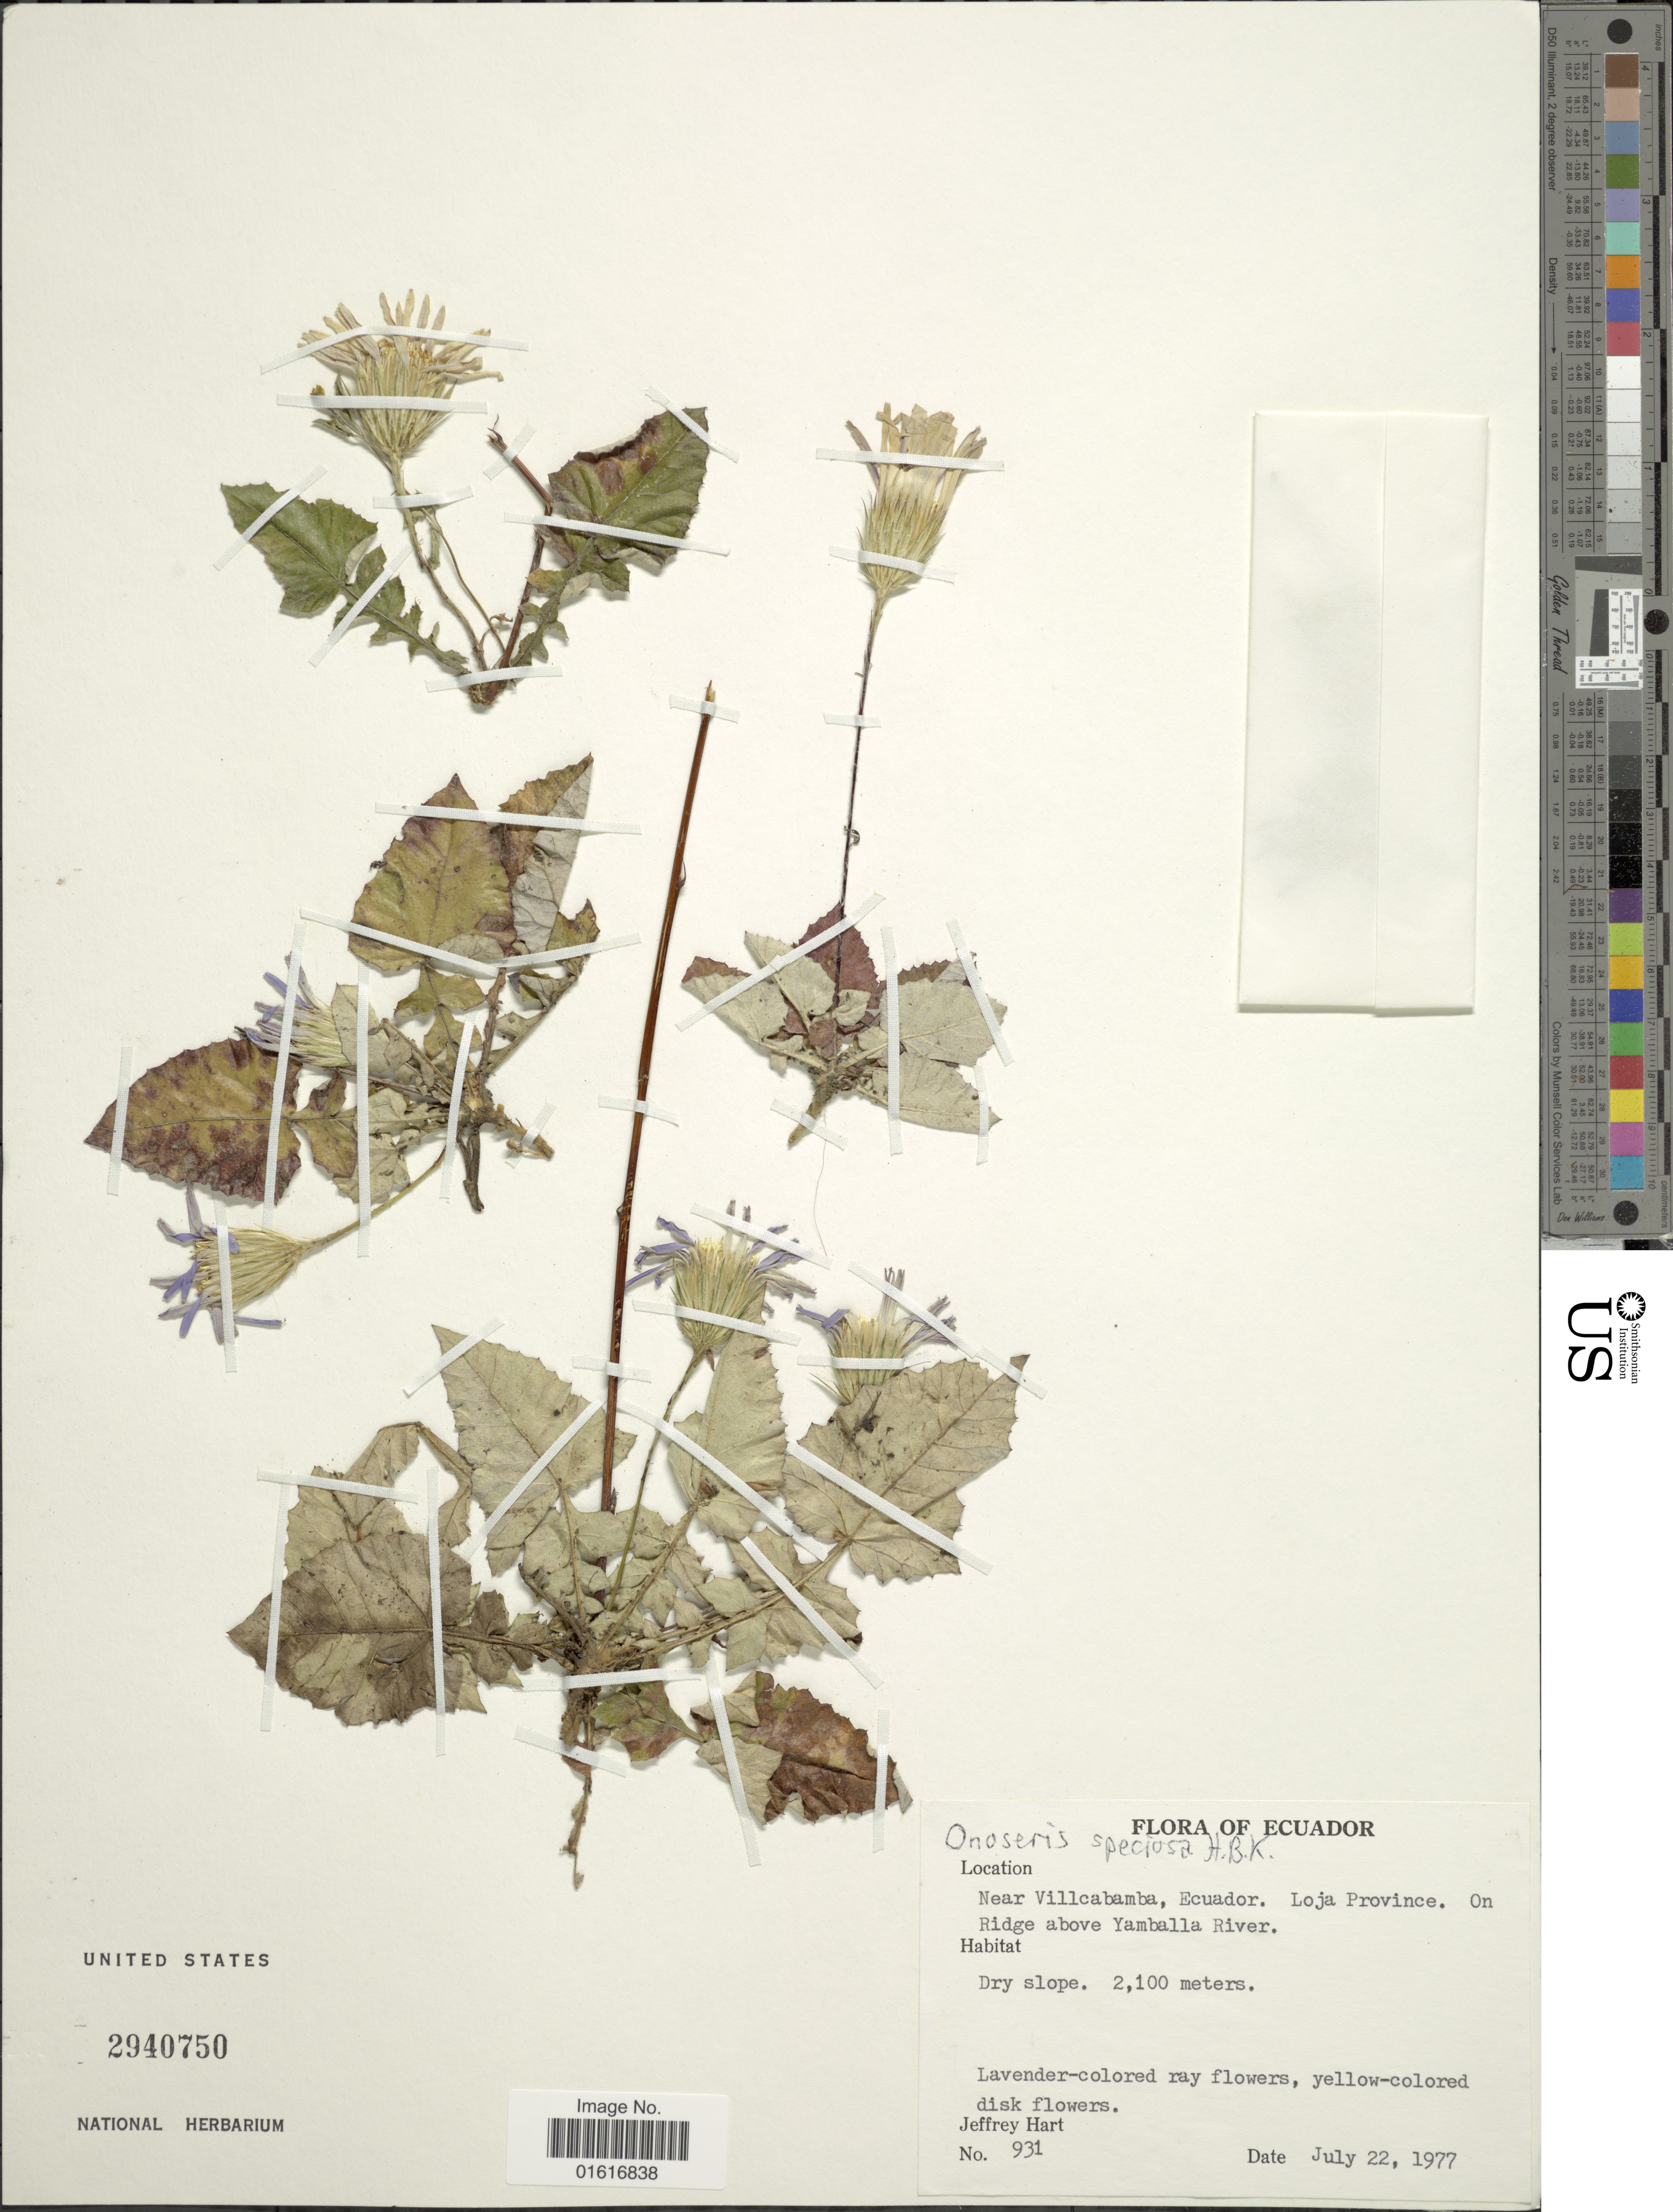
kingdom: Plantae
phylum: Tracheophyta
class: Magnoliopsida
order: Asterales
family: Asteraceae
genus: Onoseris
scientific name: Onoseris speciosa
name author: Kunth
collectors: J. A. Hart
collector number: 931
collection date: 1977-07-22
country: Ecuador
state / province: Loja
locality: Near Villacamba, on Ridge above Yamballa River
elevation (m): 2100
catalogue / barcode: US 2940750